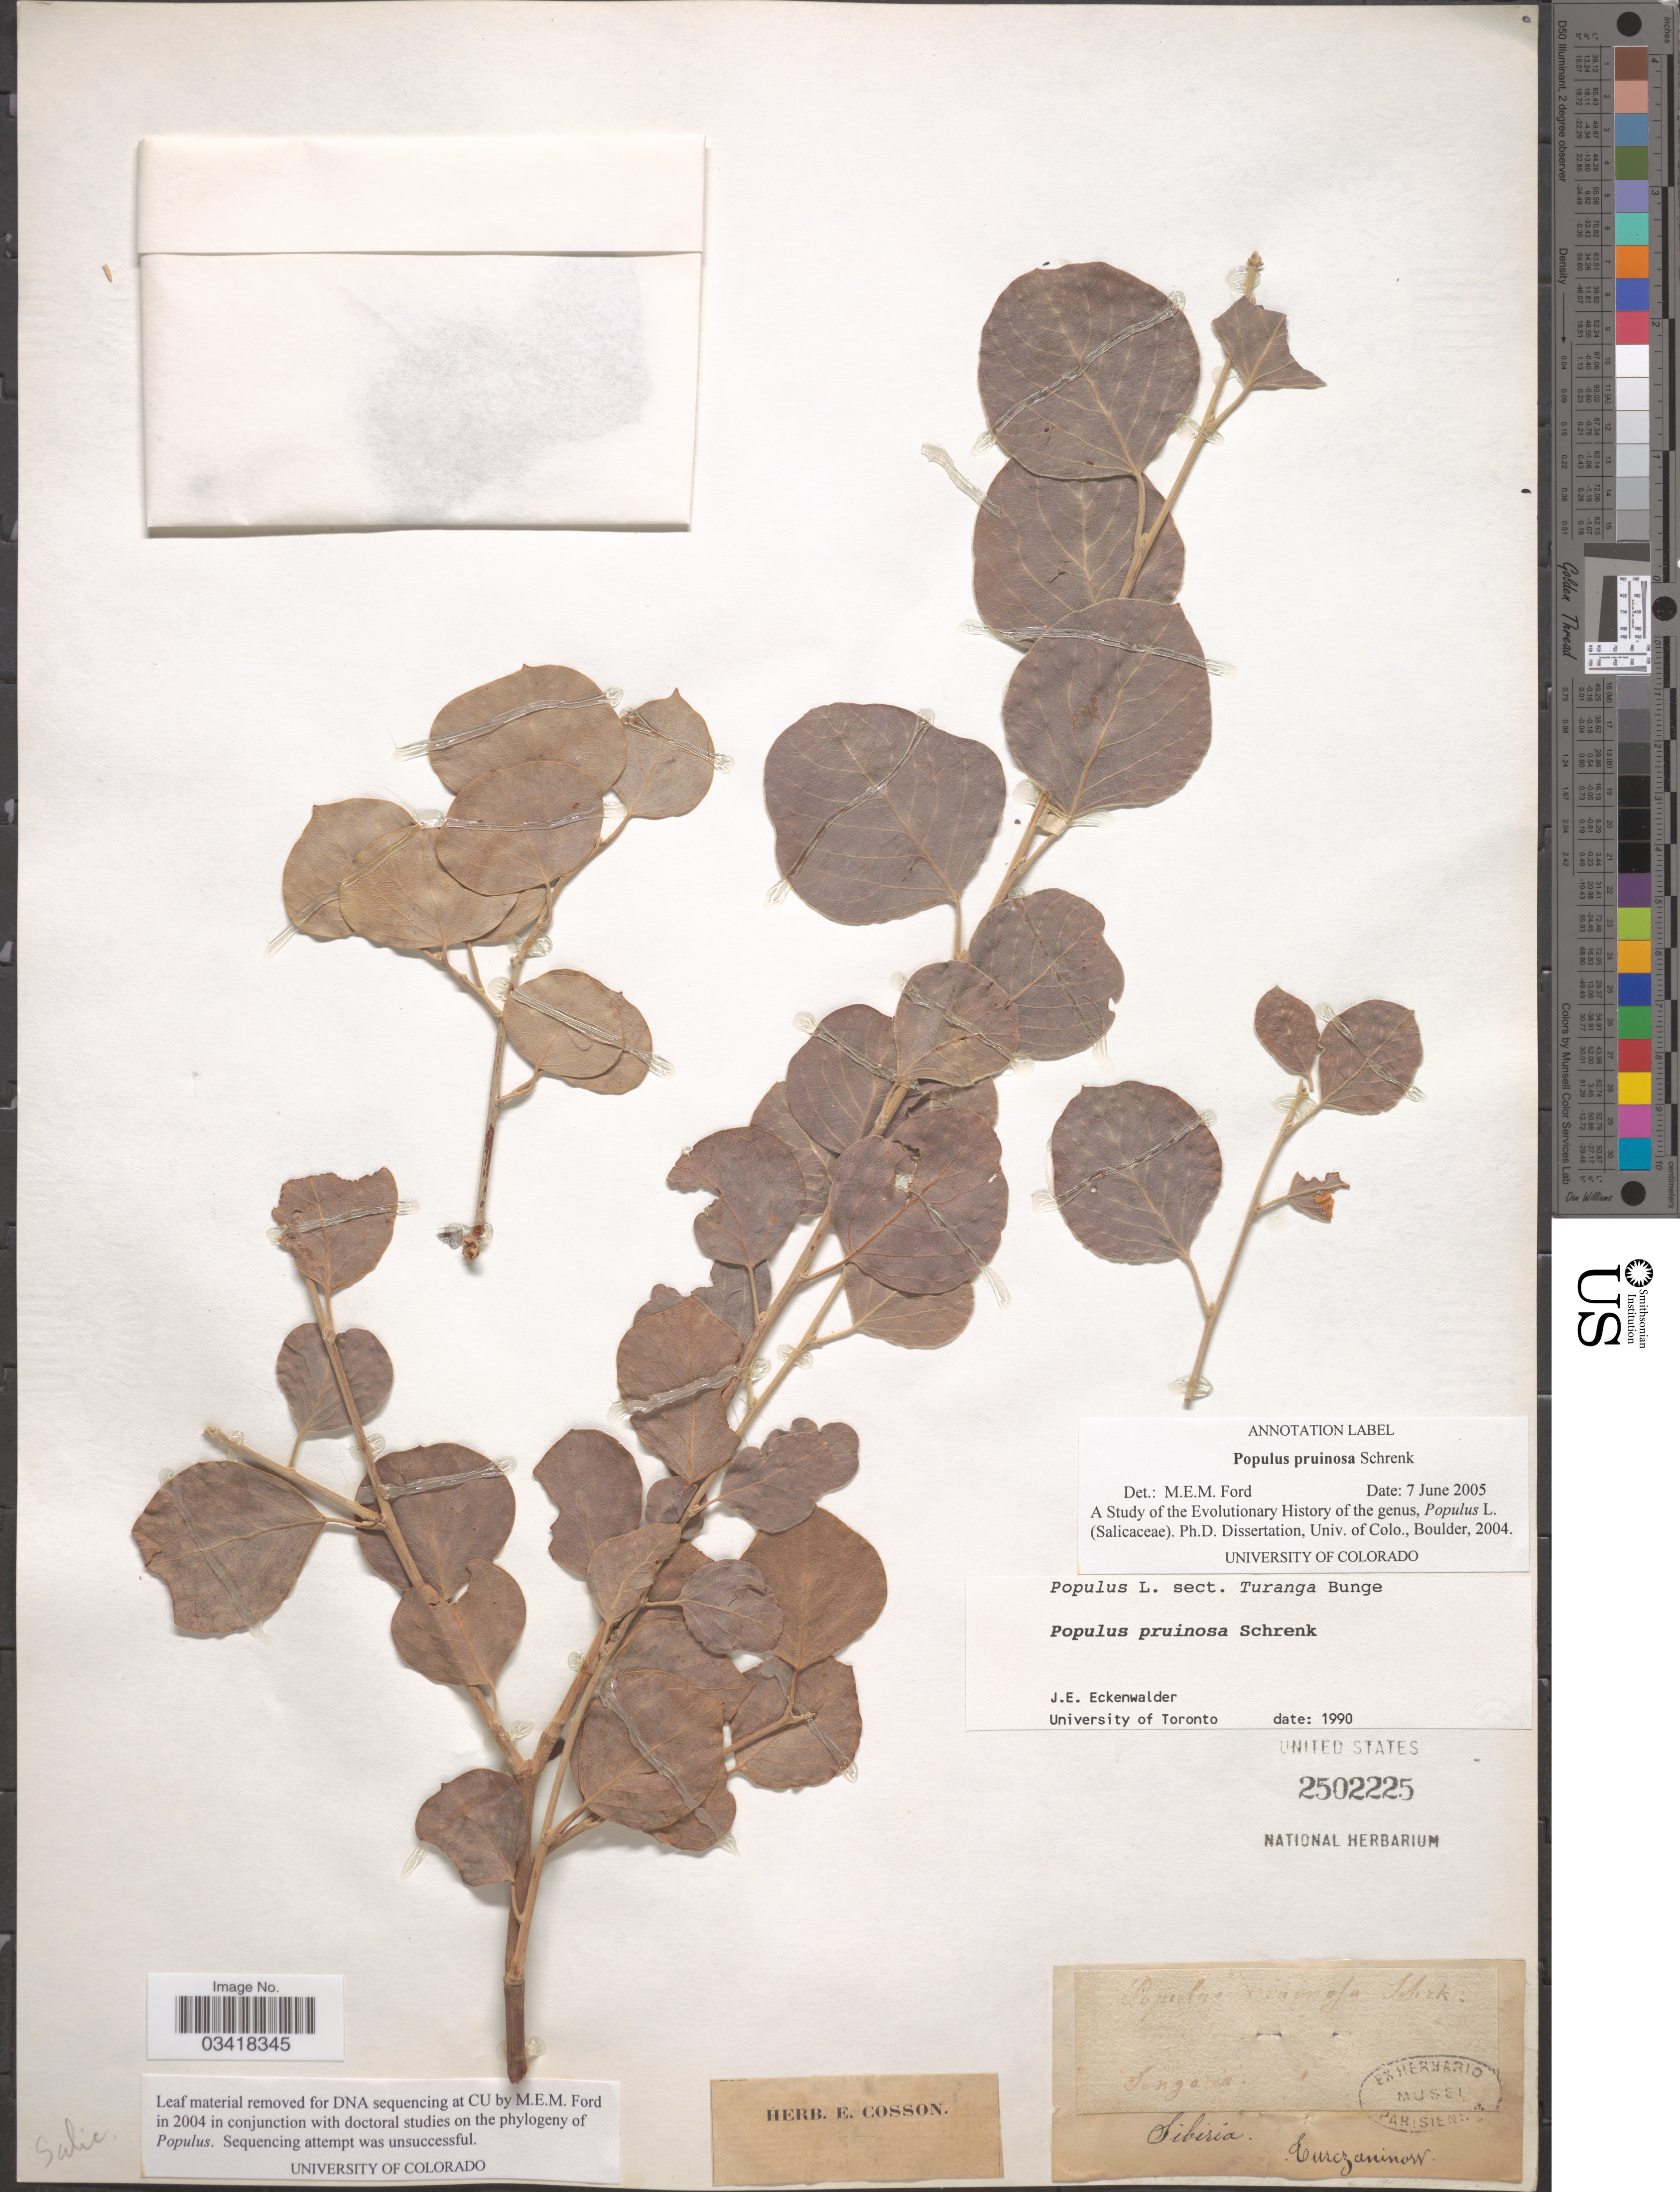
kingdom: Plantae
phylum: Tracheophyta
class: Magnoliopsida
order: Malpighiales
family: Salicaceae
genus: Populus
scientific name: Populus pruinosa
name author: Schrenk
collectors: Turczaninow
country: Kazakhstan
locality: Songoria. Siberia.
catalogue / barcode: US 2502225